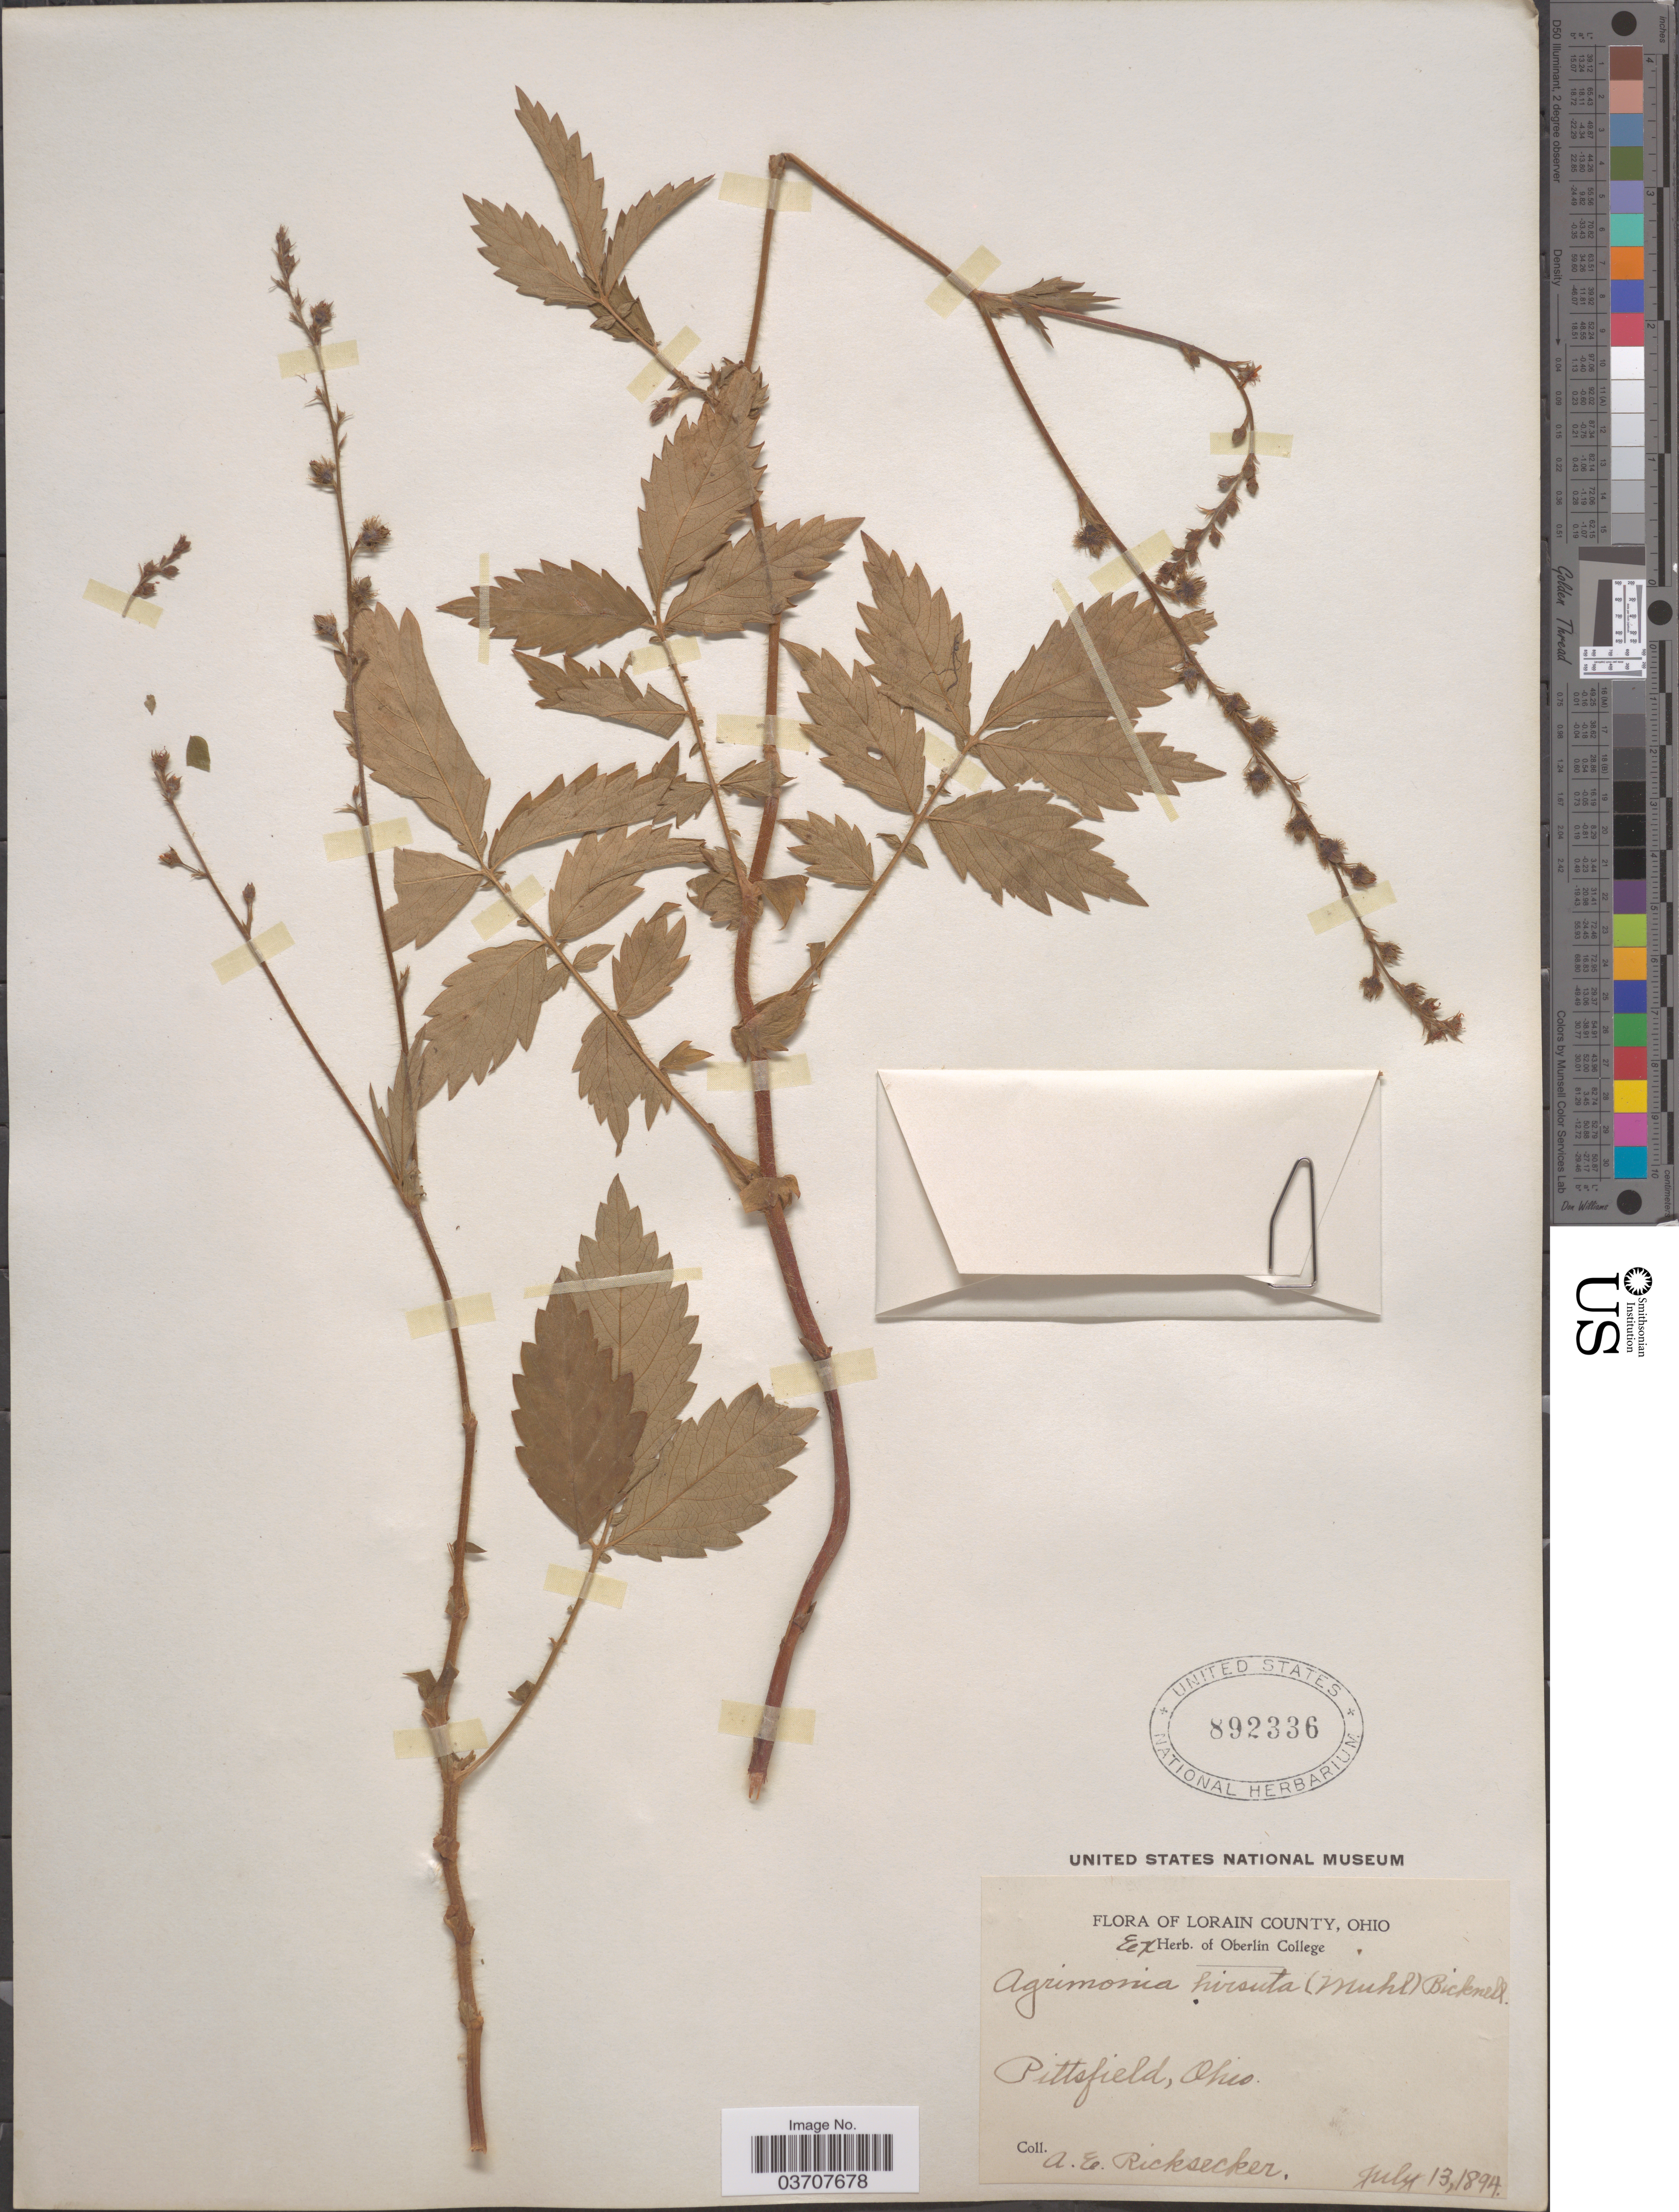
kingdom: Plantae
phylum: Tracheophyta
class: Magnoliopsida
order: Rosales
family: Rosaceae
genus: Agrimonia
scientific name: Agrimonia gryposepala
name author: Wallr.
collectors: A. E. Ricksecker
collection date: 1894-07-13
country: United States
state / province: Ohio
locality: Lorain County. Pittsfield.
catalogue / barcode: US 892336